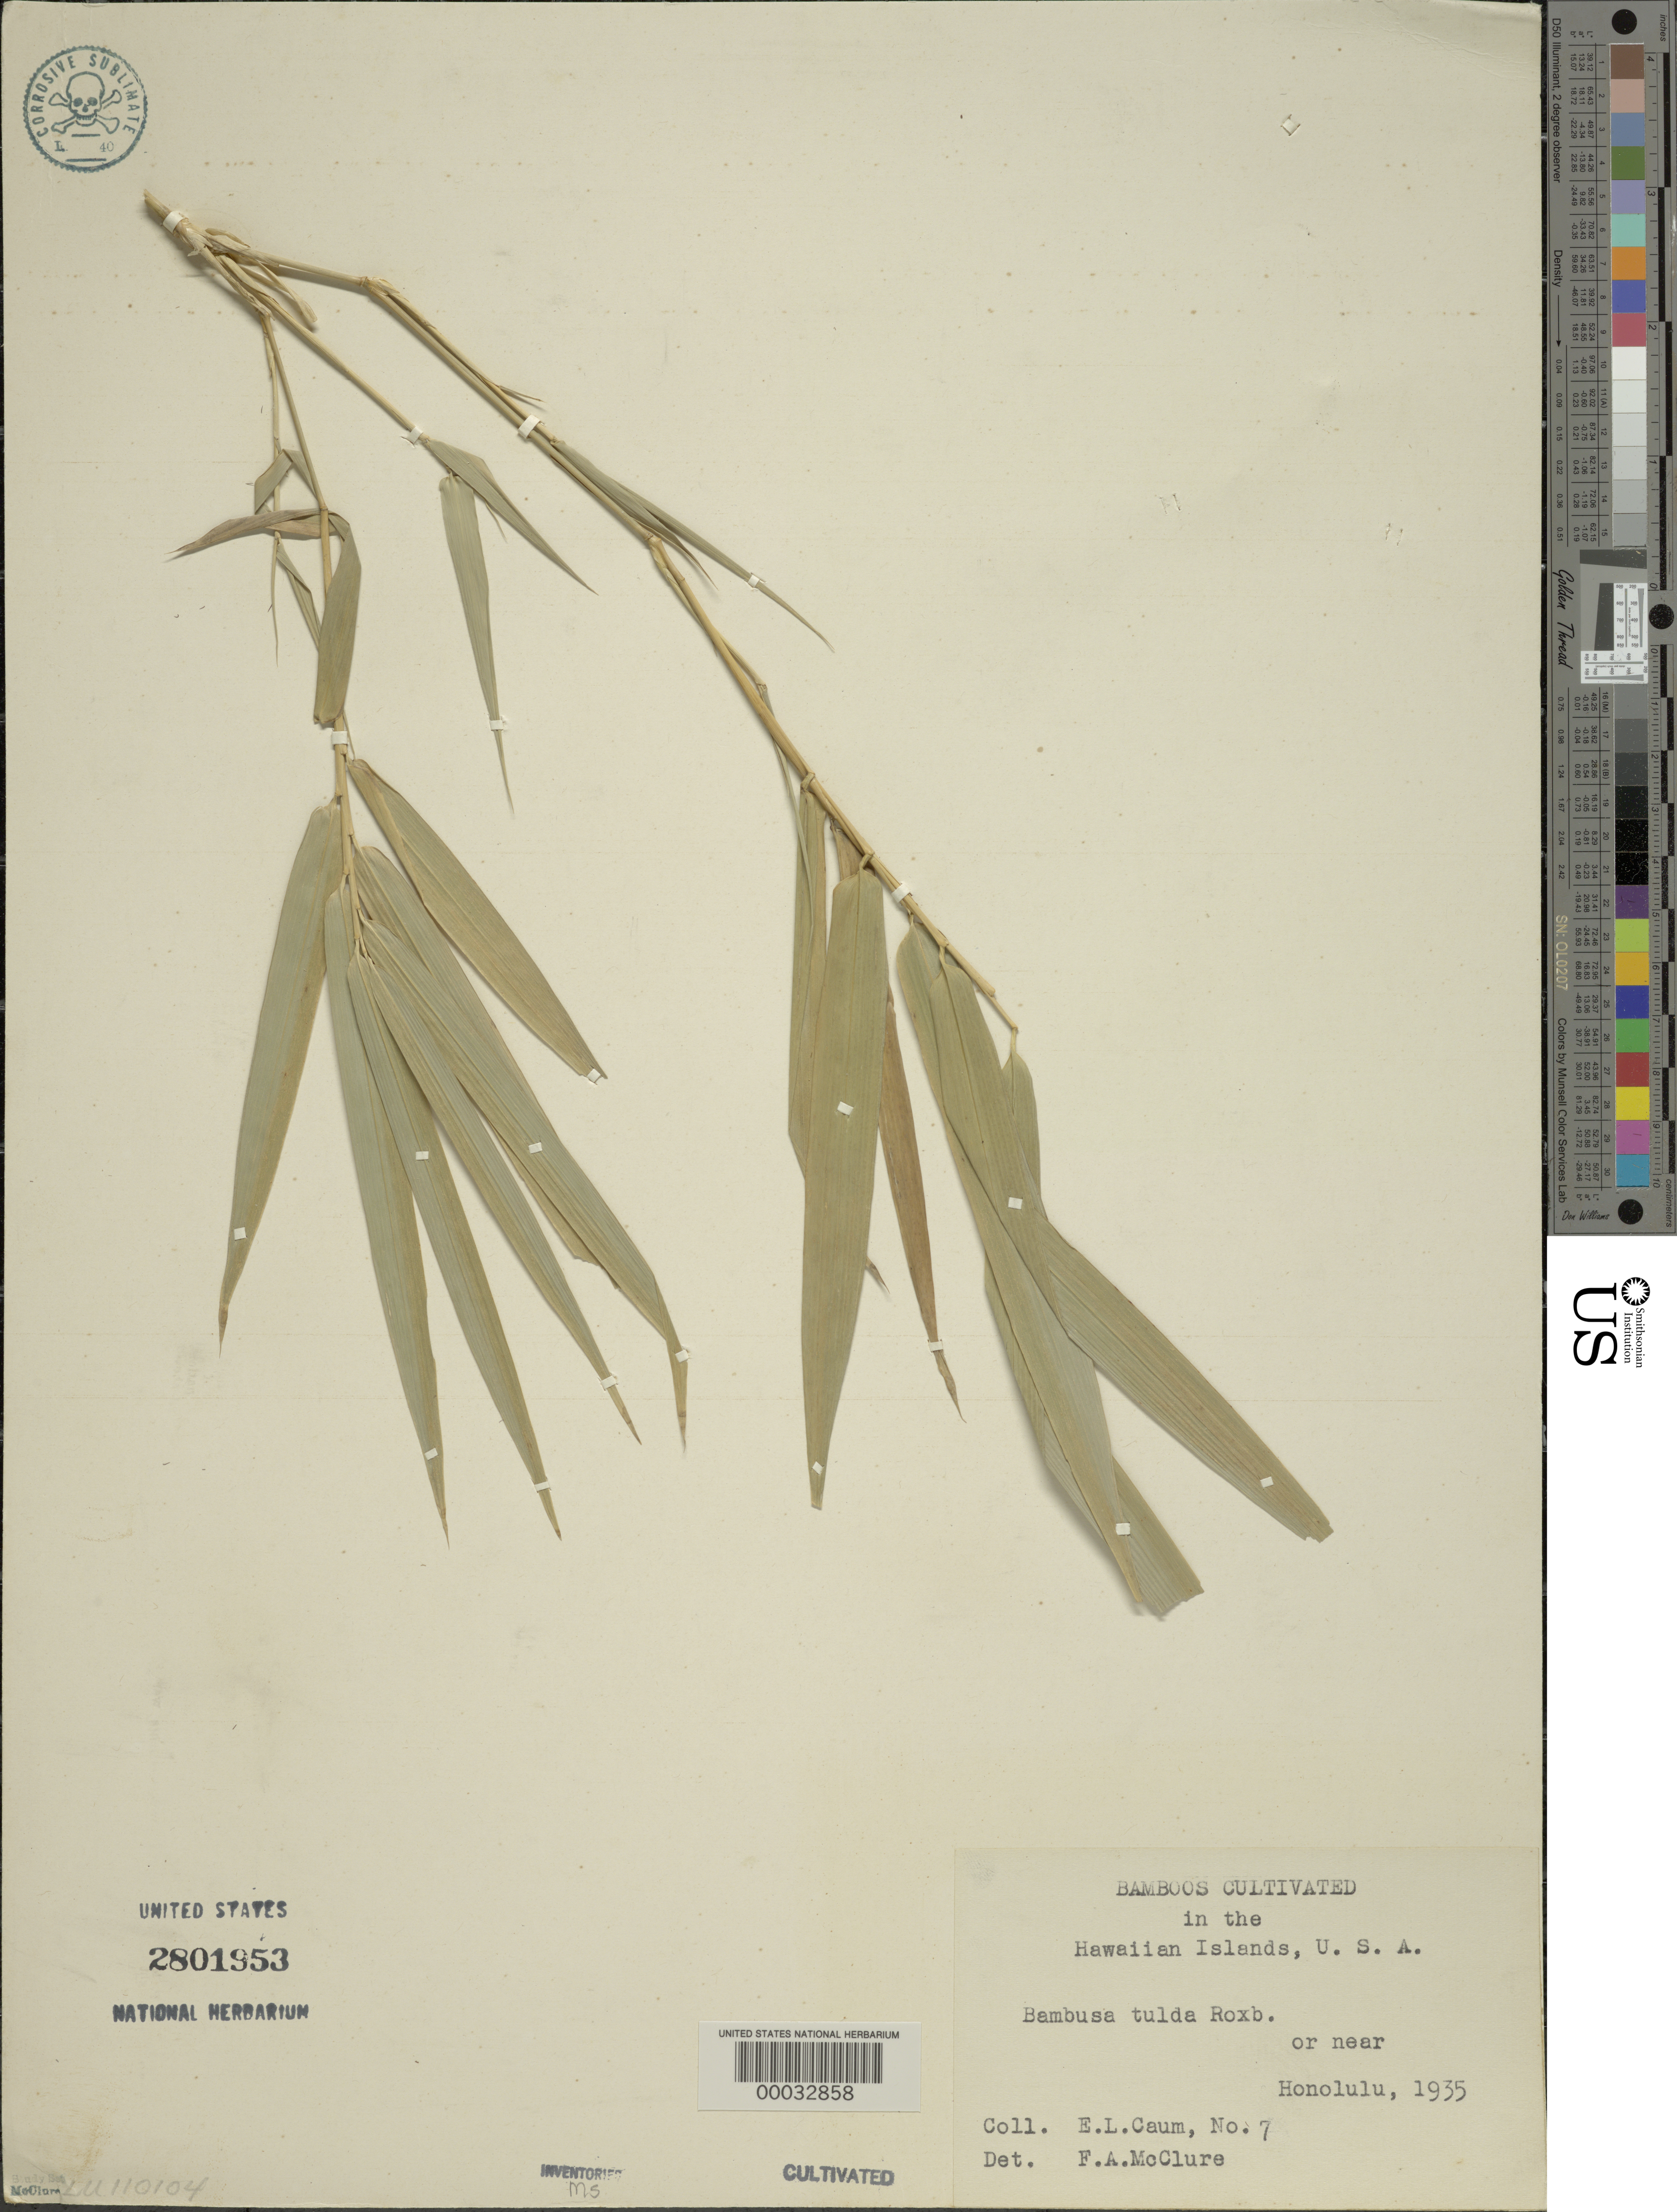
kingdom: Plantae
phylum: Tracheophyta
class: Liliopsida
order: Poales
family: Poaceae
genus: Bambusa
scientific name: Bambusa tulda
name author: Roxb.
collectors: E. L. Caum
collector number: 7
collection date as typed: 1935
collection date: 1935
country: United States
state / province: Hawaii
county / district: Honolulu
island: Oahu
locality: Honolulu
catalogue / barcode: US 2801953